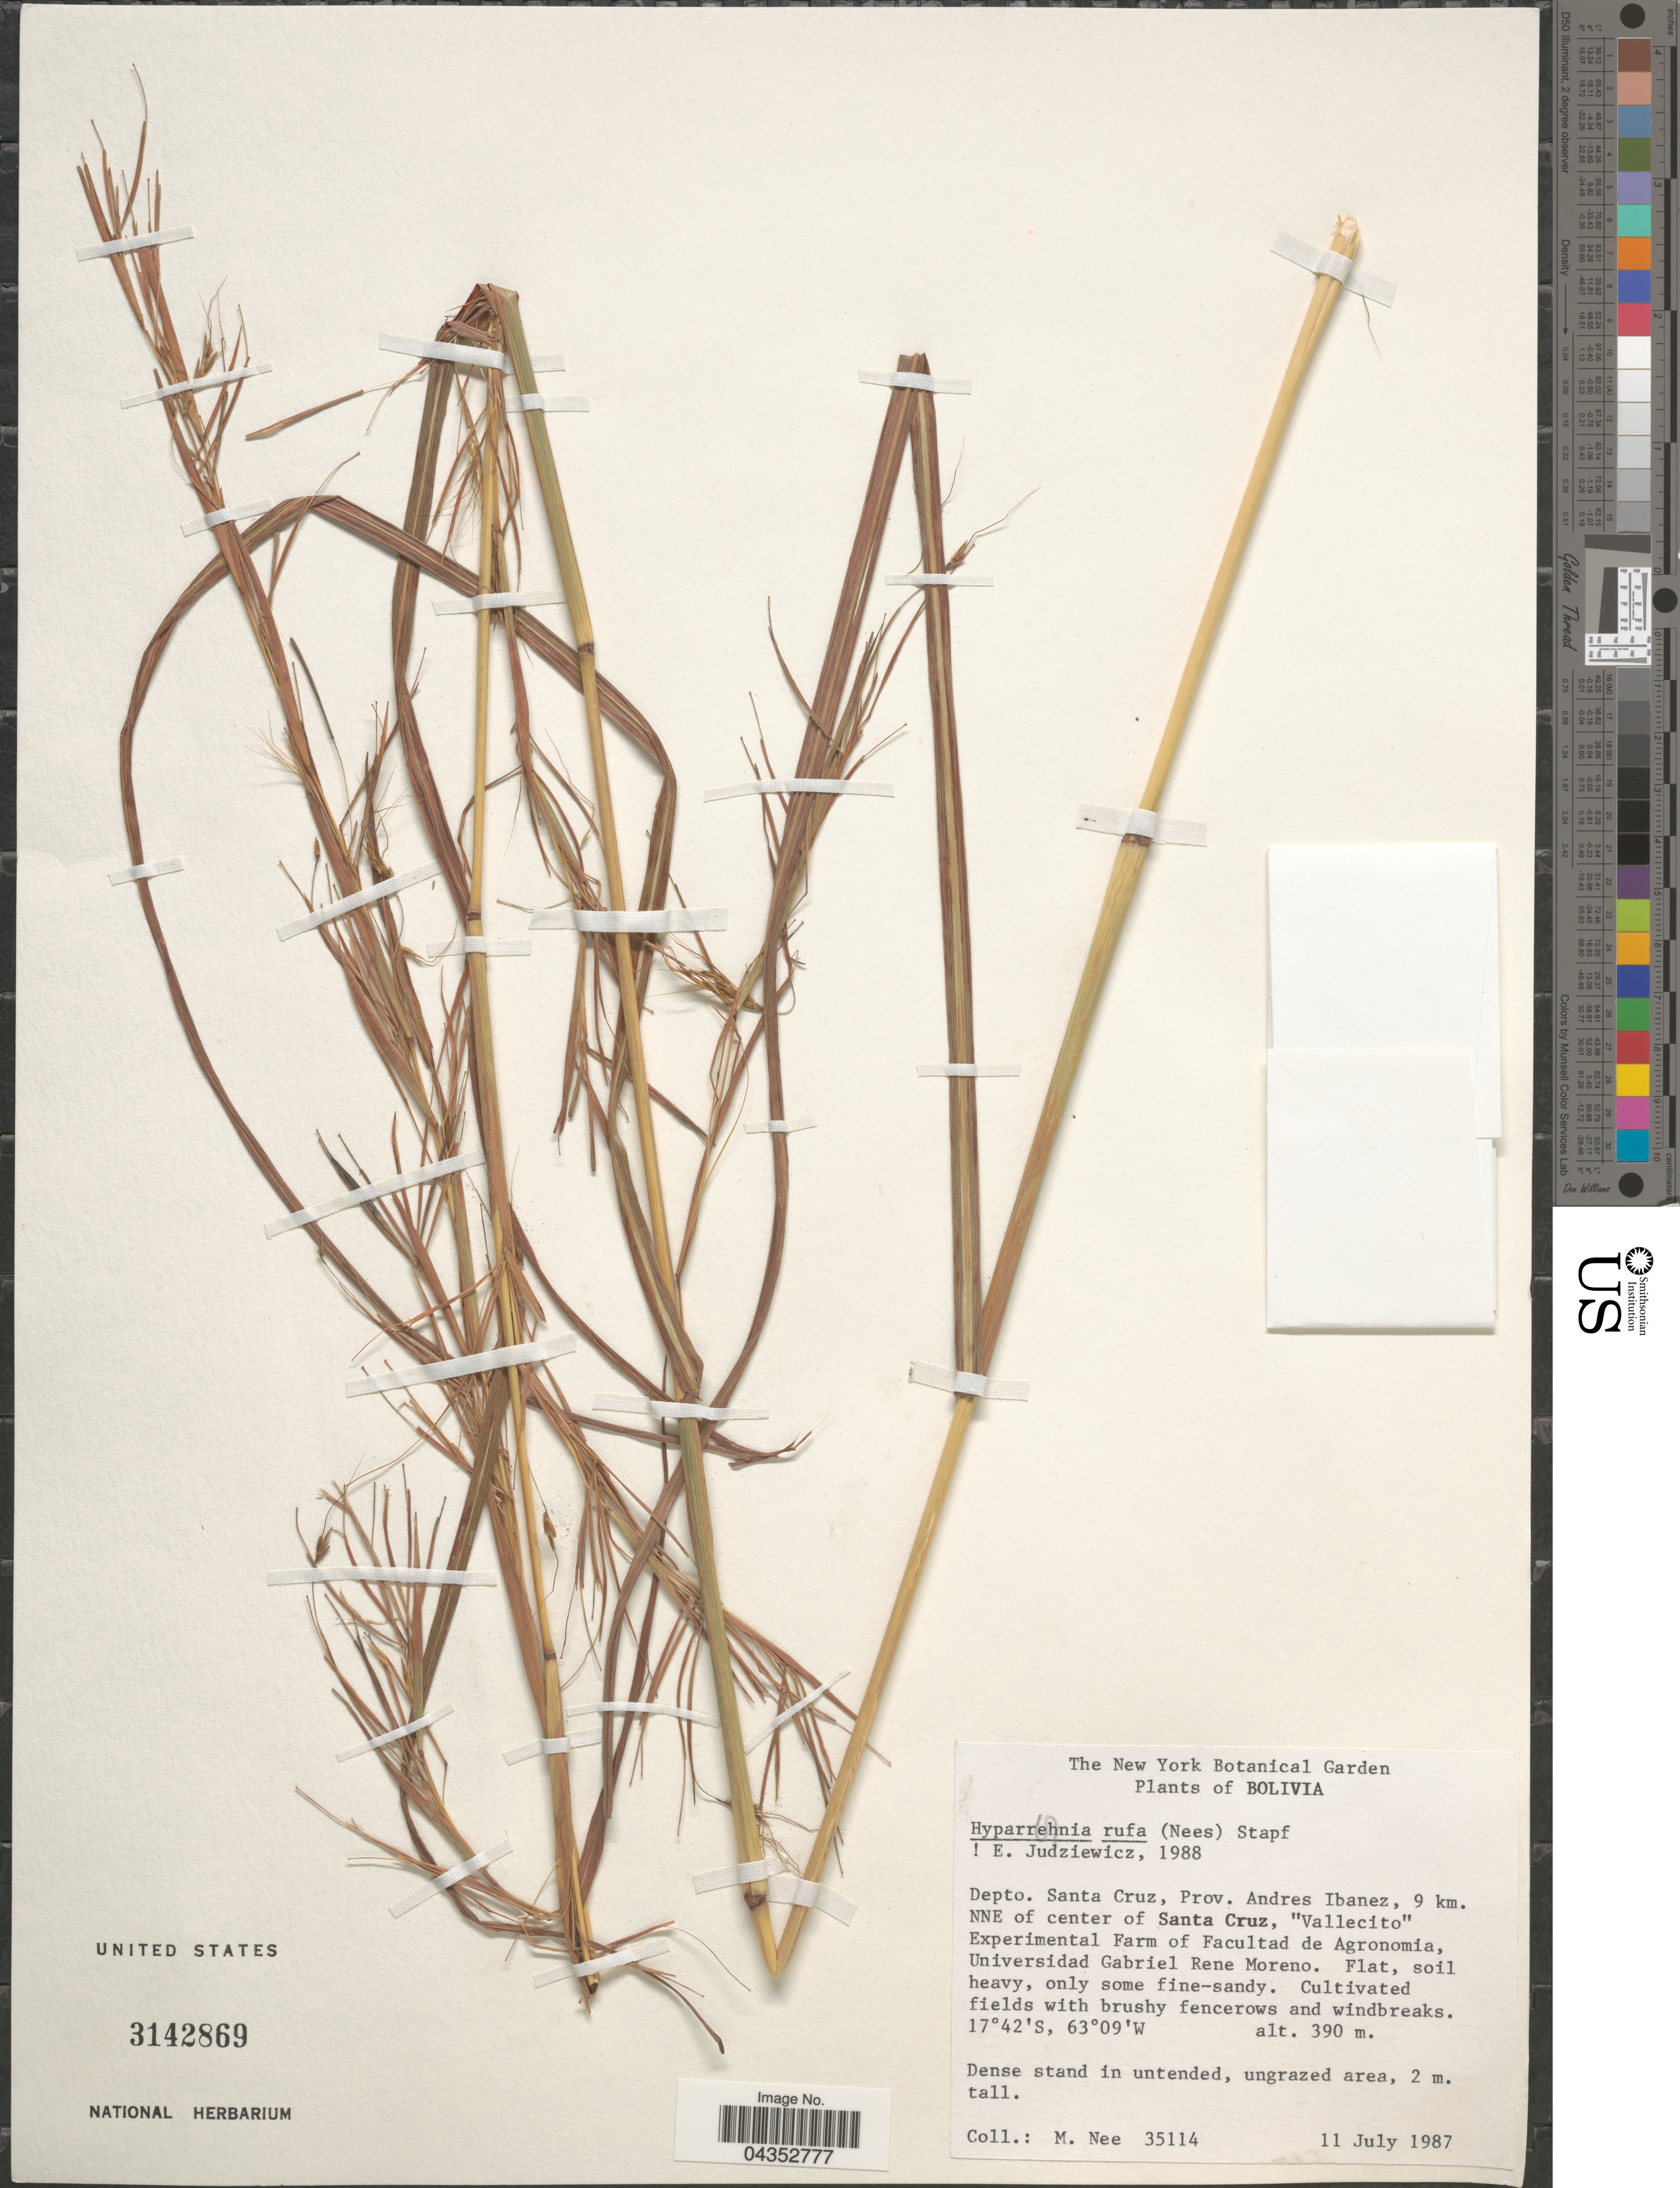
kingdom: Plantae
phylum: Tracheophyta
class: Liliopsida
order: Poales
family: Poaceae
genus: Hyparrhenia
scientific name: Hyparrhenia rufa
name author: (Nees) Stapf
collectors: M. Nee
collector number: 35114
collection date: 1987-07-11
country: Bolivia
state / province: Santa Cruz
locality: Depto. Santa Cruz, Prov. Andres Ibanez, 9 km. NNE of center of Santa Cruz, "Vallecito" Experimental Farm of Facultad de Agronomia, Universidad Gabriel Rene Moreno.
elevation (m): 390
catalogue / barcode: US 3142869